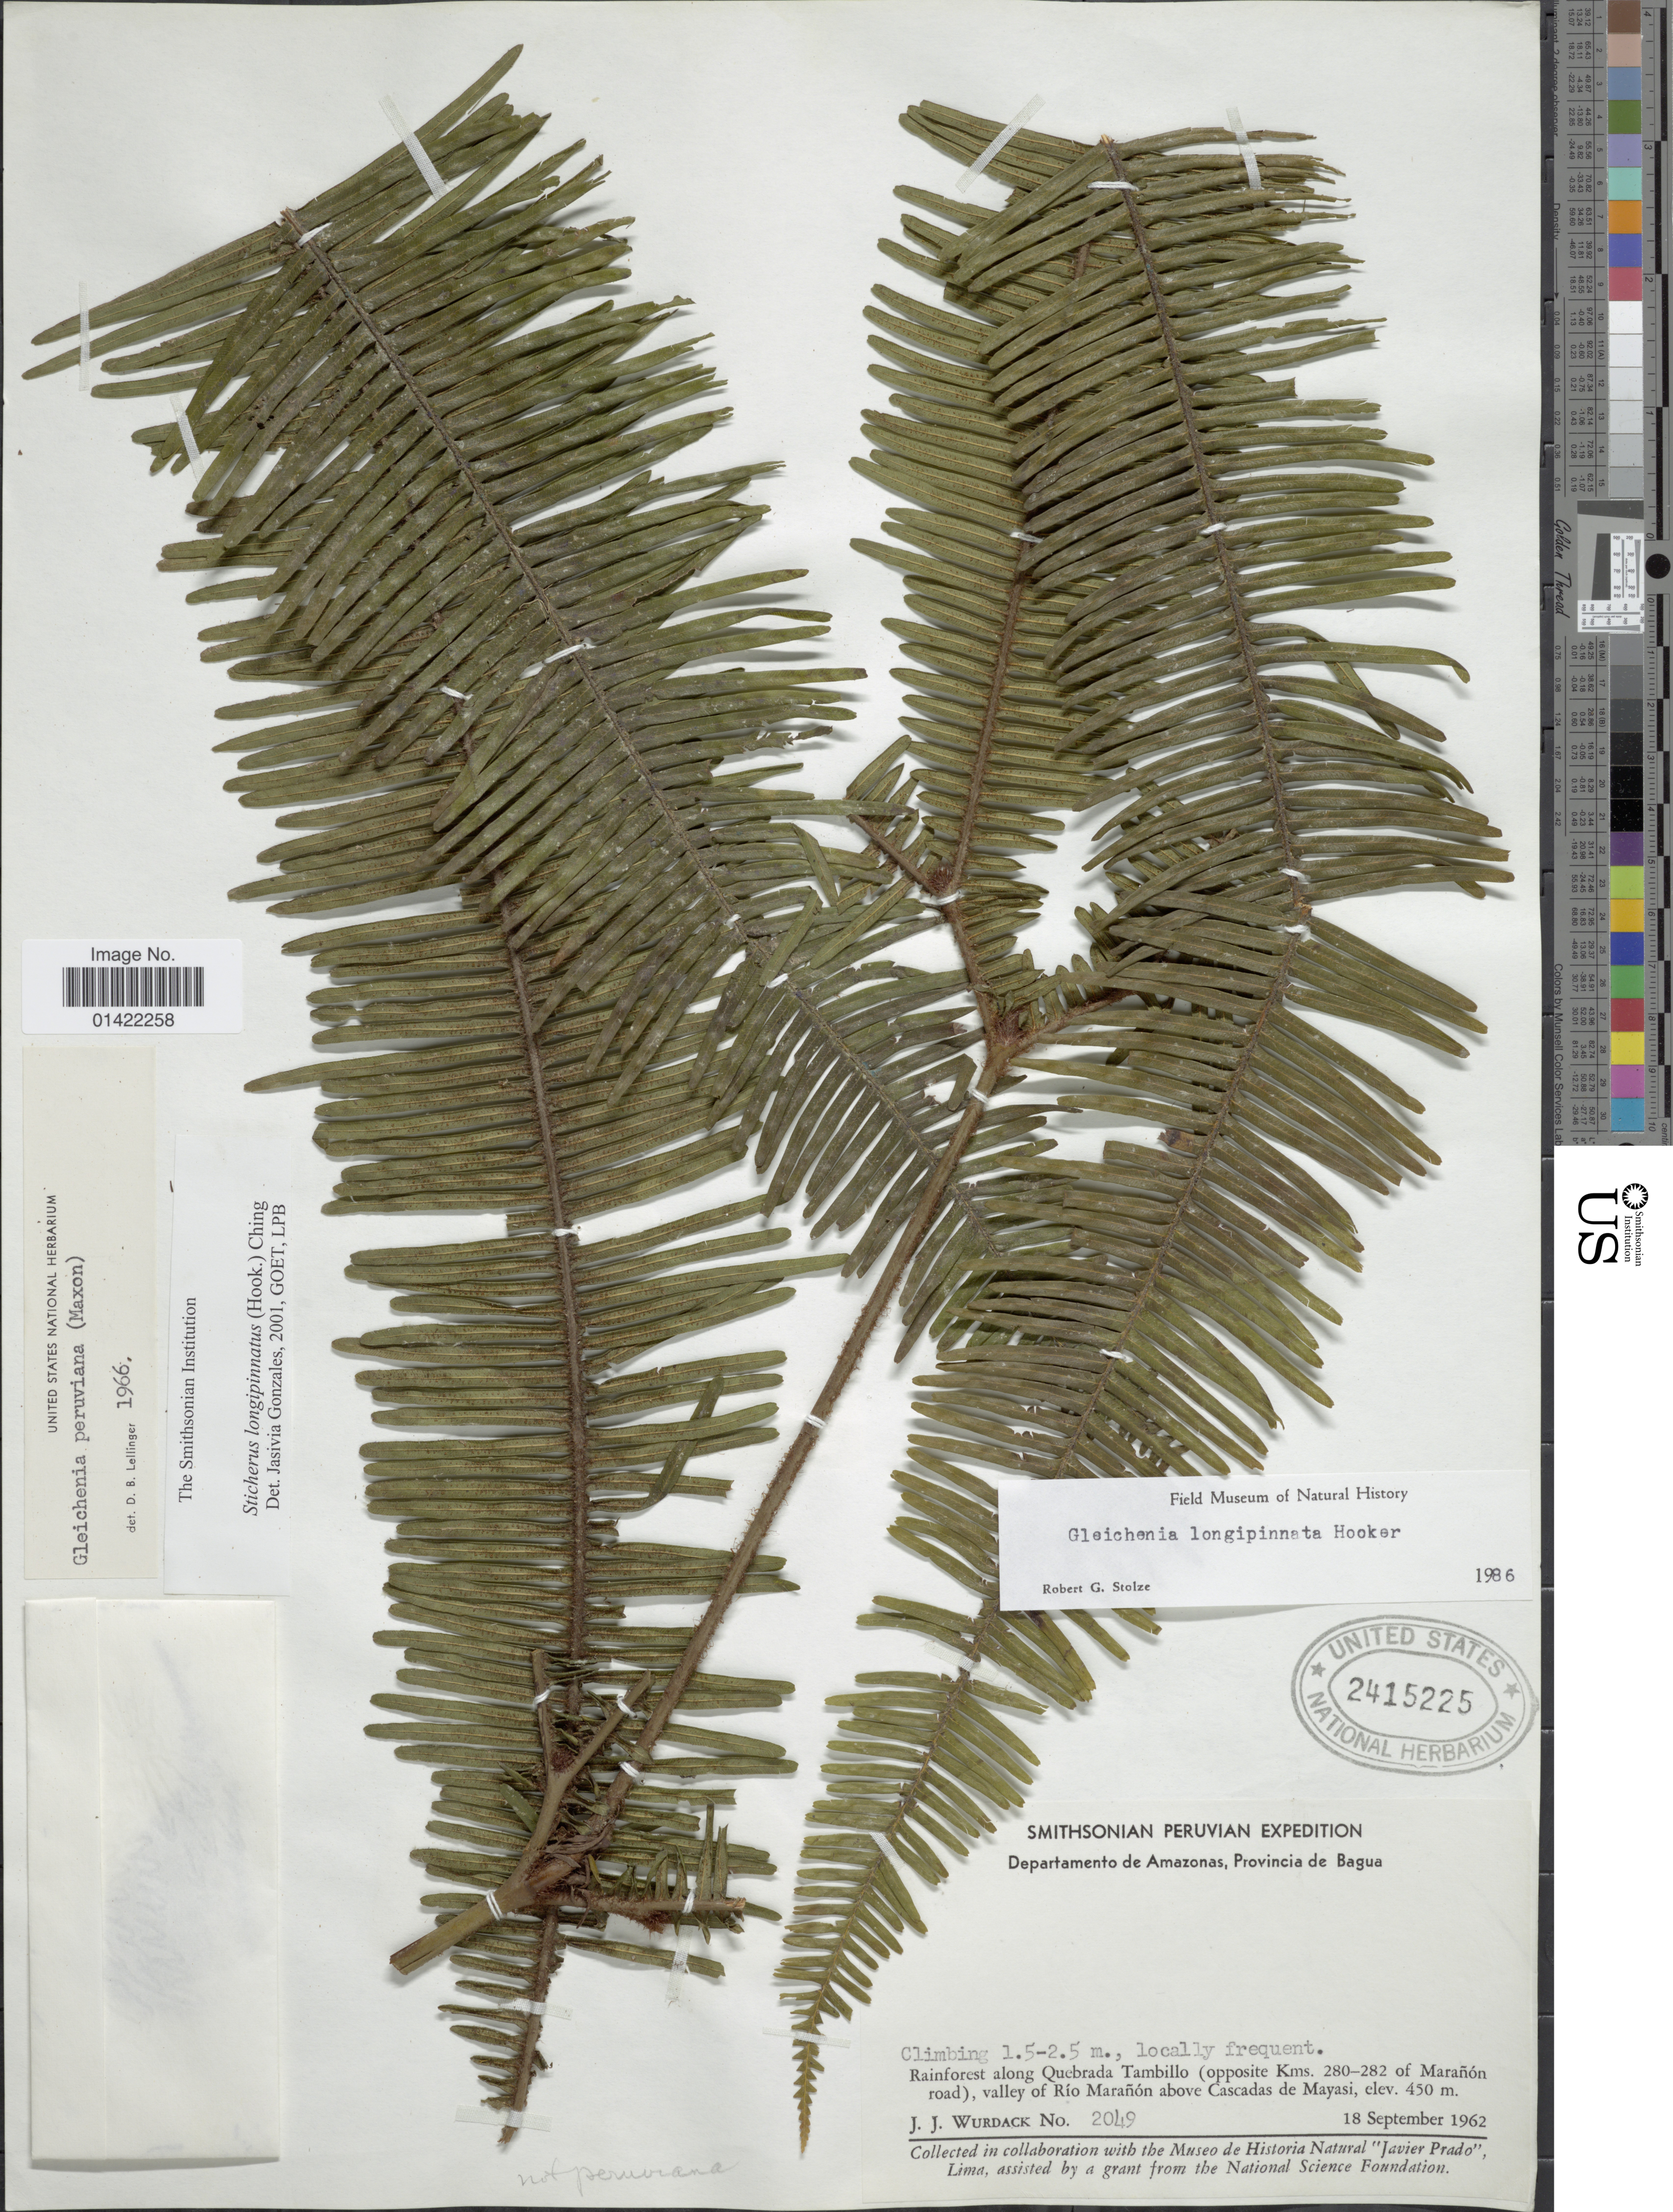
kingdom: Plantae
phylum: Tracheophyta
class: Polypodiopsida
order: Gleicheniales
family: Gleicheniaceae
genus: Sticherus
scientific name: Sticherus longipinnatus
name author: (Hook.) Ching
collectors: J. J. Wurdack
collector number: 2049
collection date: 1962-09-18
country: Peru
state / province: Amazonas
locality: Provincia de Baguas, rainforest along Quebrada Tambillo (opposite Kms. 280-282 of Marañón road), valley of Río Marañon above Cascadas de Mayasi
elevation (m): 450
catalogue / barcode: US 2415225